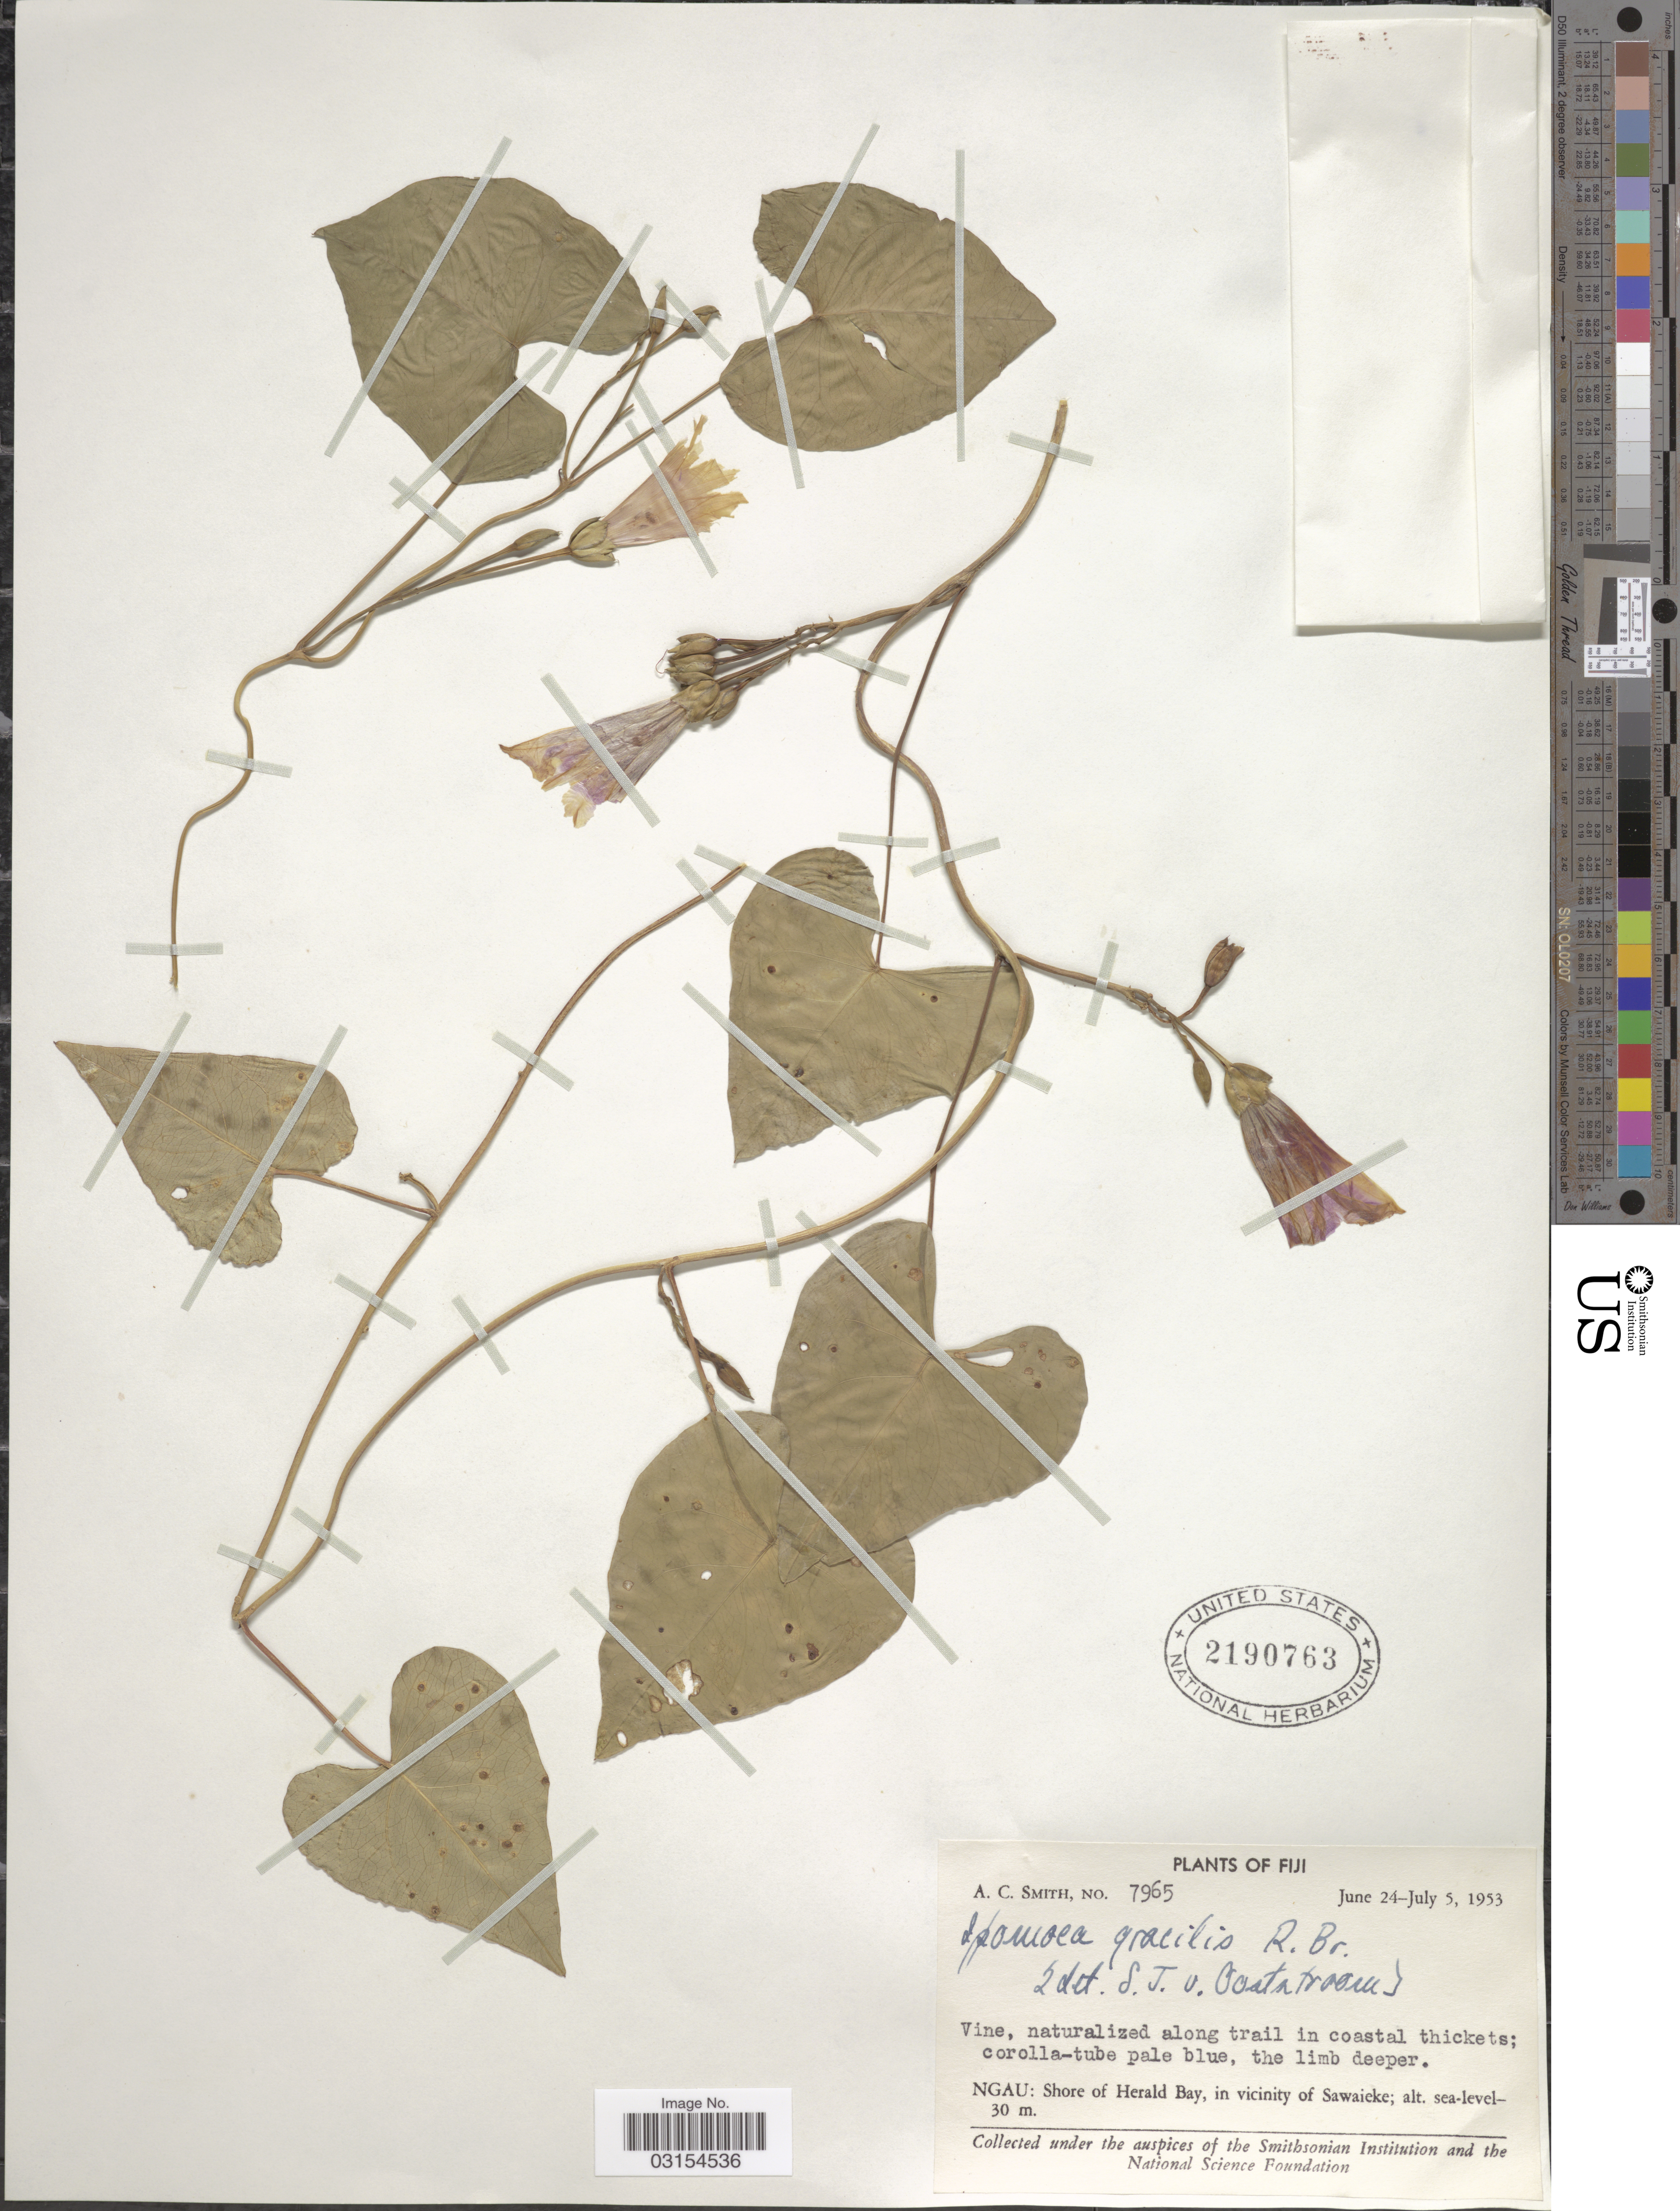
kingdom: Plantae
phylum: Tracheophyta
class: Magnoliopsida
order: Solanales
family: Convolvulaceae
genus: Ipomoea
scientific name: Ipomoea littoralis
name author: Blume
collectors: A. C. Smith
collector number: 7965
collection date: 1953-06-24/1953-07-05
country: Fiji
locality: Ngau: Shore of Herald Bay, in vicinity of Sawaieke.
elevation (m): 0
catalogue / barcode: US 2190763